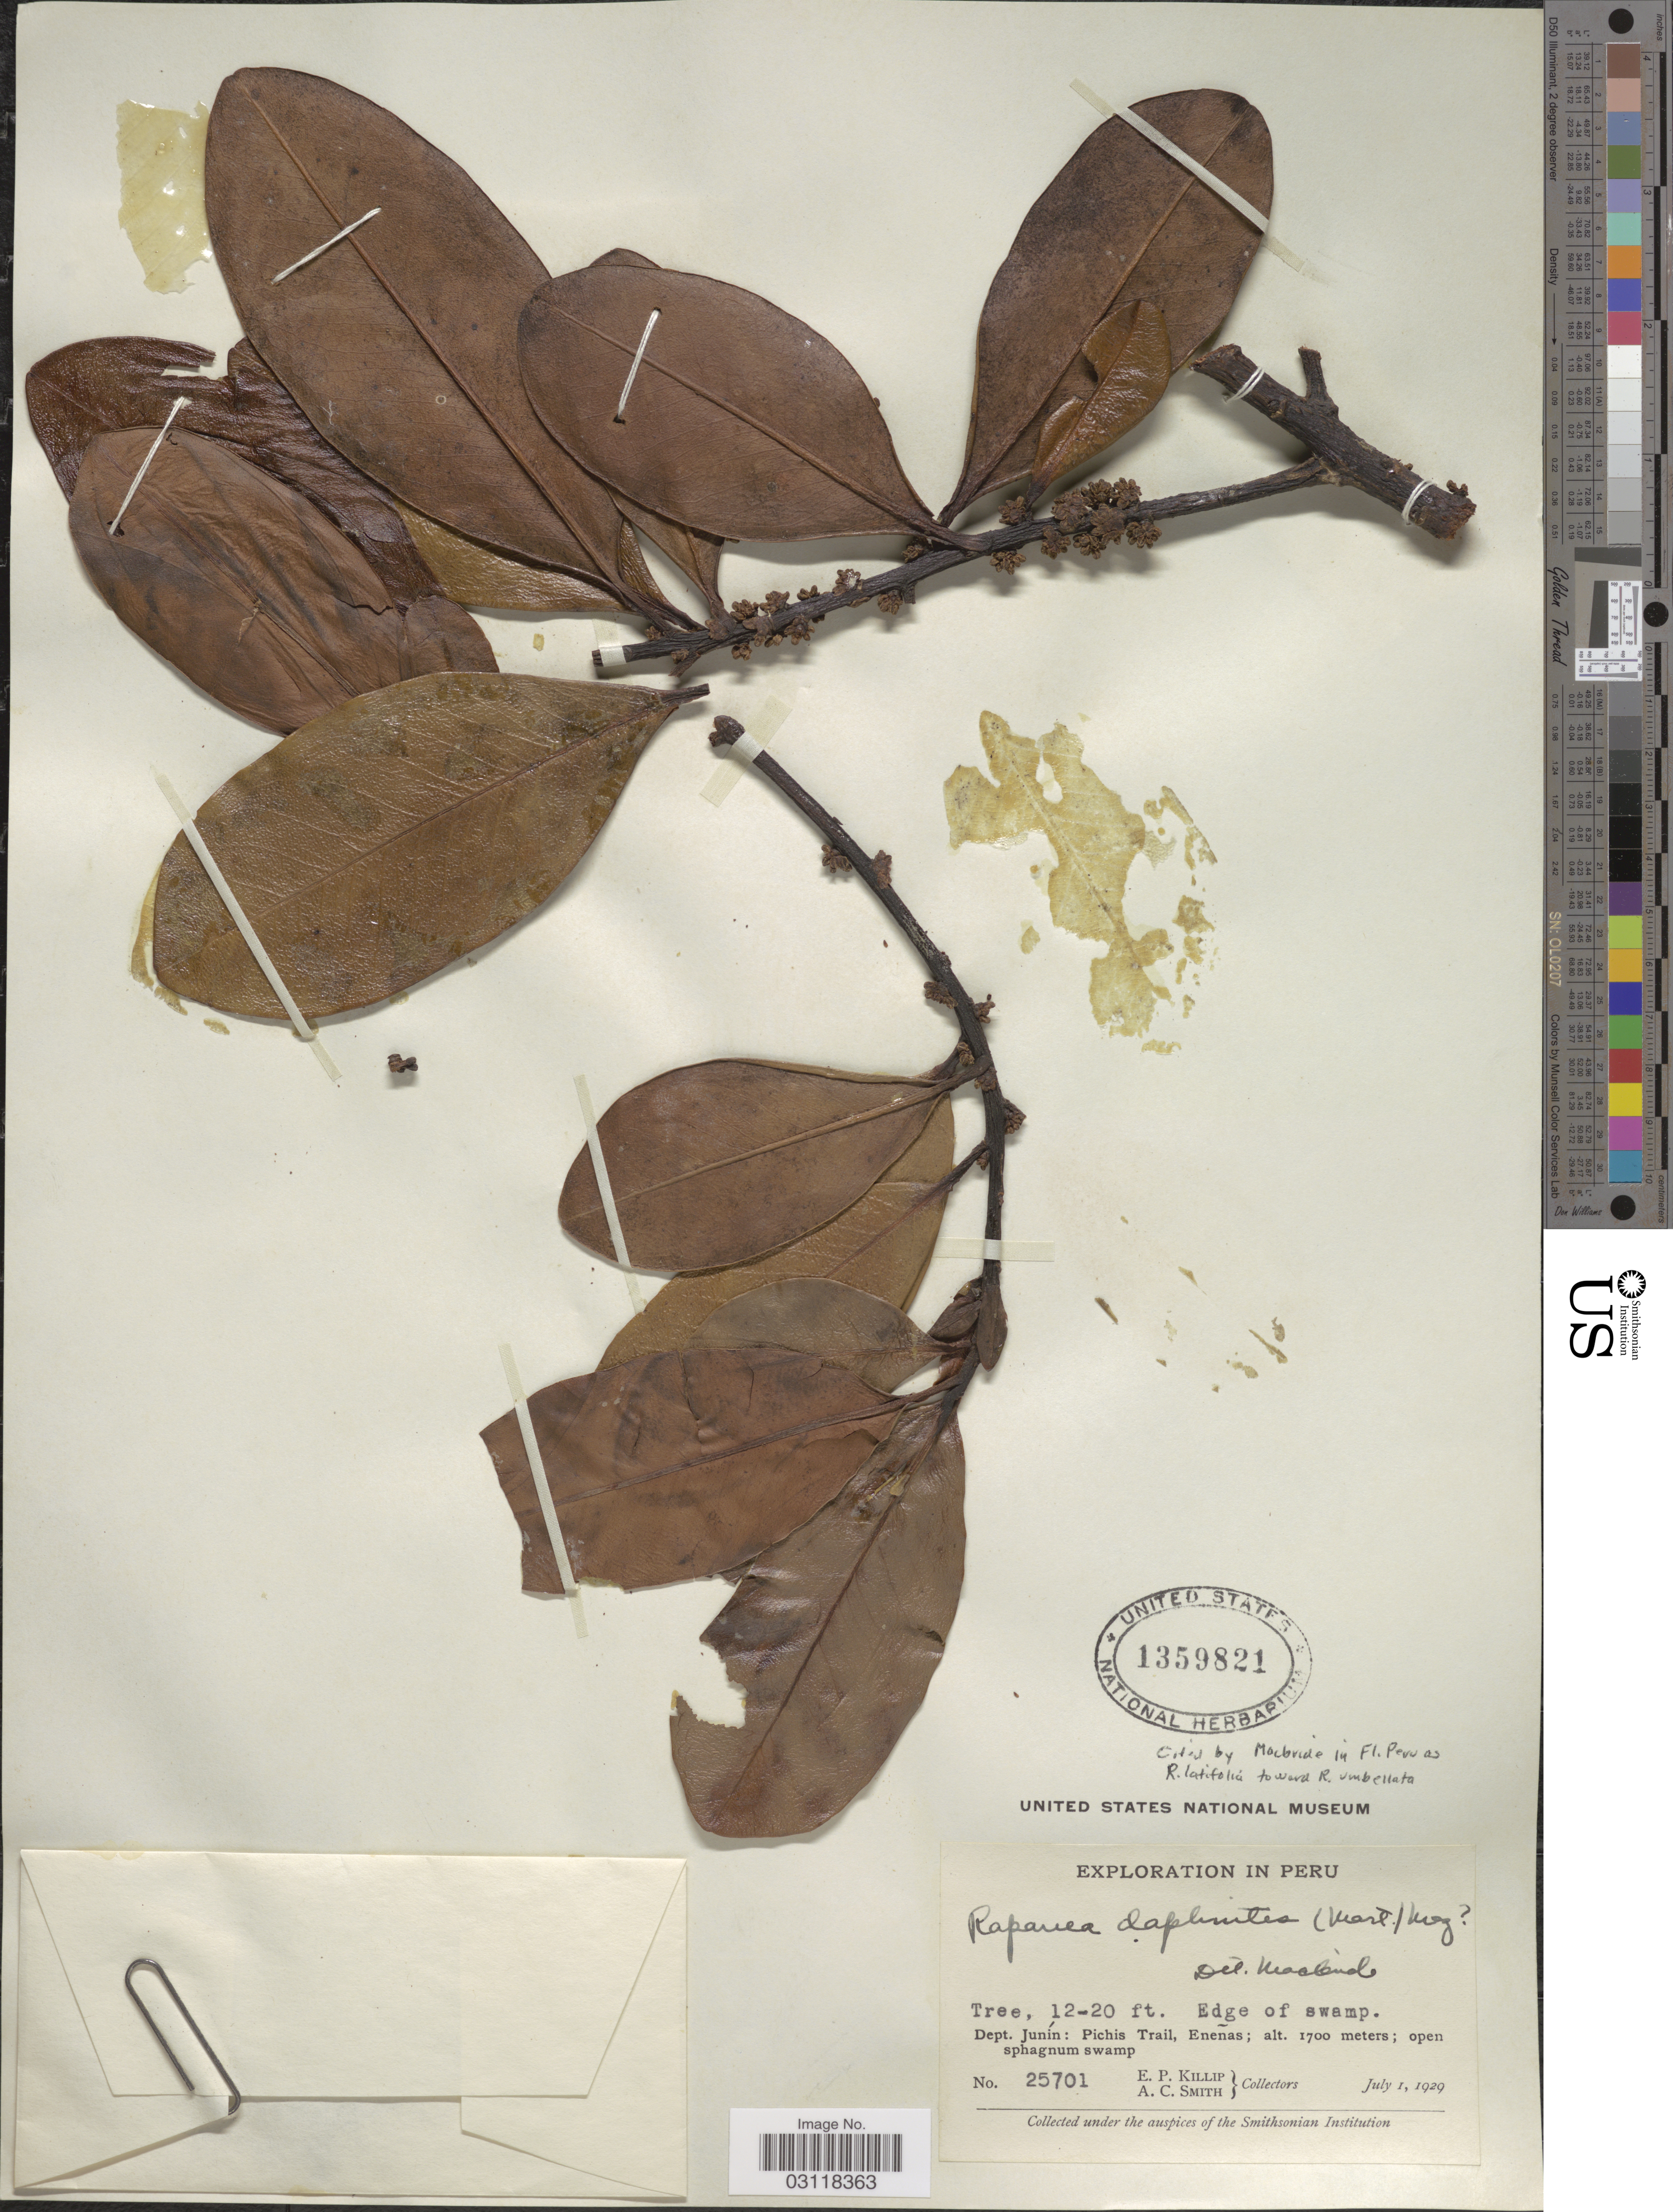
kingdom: Plantae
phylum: Tracheophyta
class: Magnoliopsida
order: Ericales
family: Primulaceae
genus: Rapanea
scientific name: Rapanea latifolia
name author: (Ruiz & Pav.) Mez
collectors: E. P. Killip & A. C. Smith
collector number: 25701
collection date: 1929-07-01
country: Peru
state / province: Junín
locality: Dept. Junín: Pichis Trail, Eneñas.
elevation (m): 1700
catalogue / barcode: US 1359821